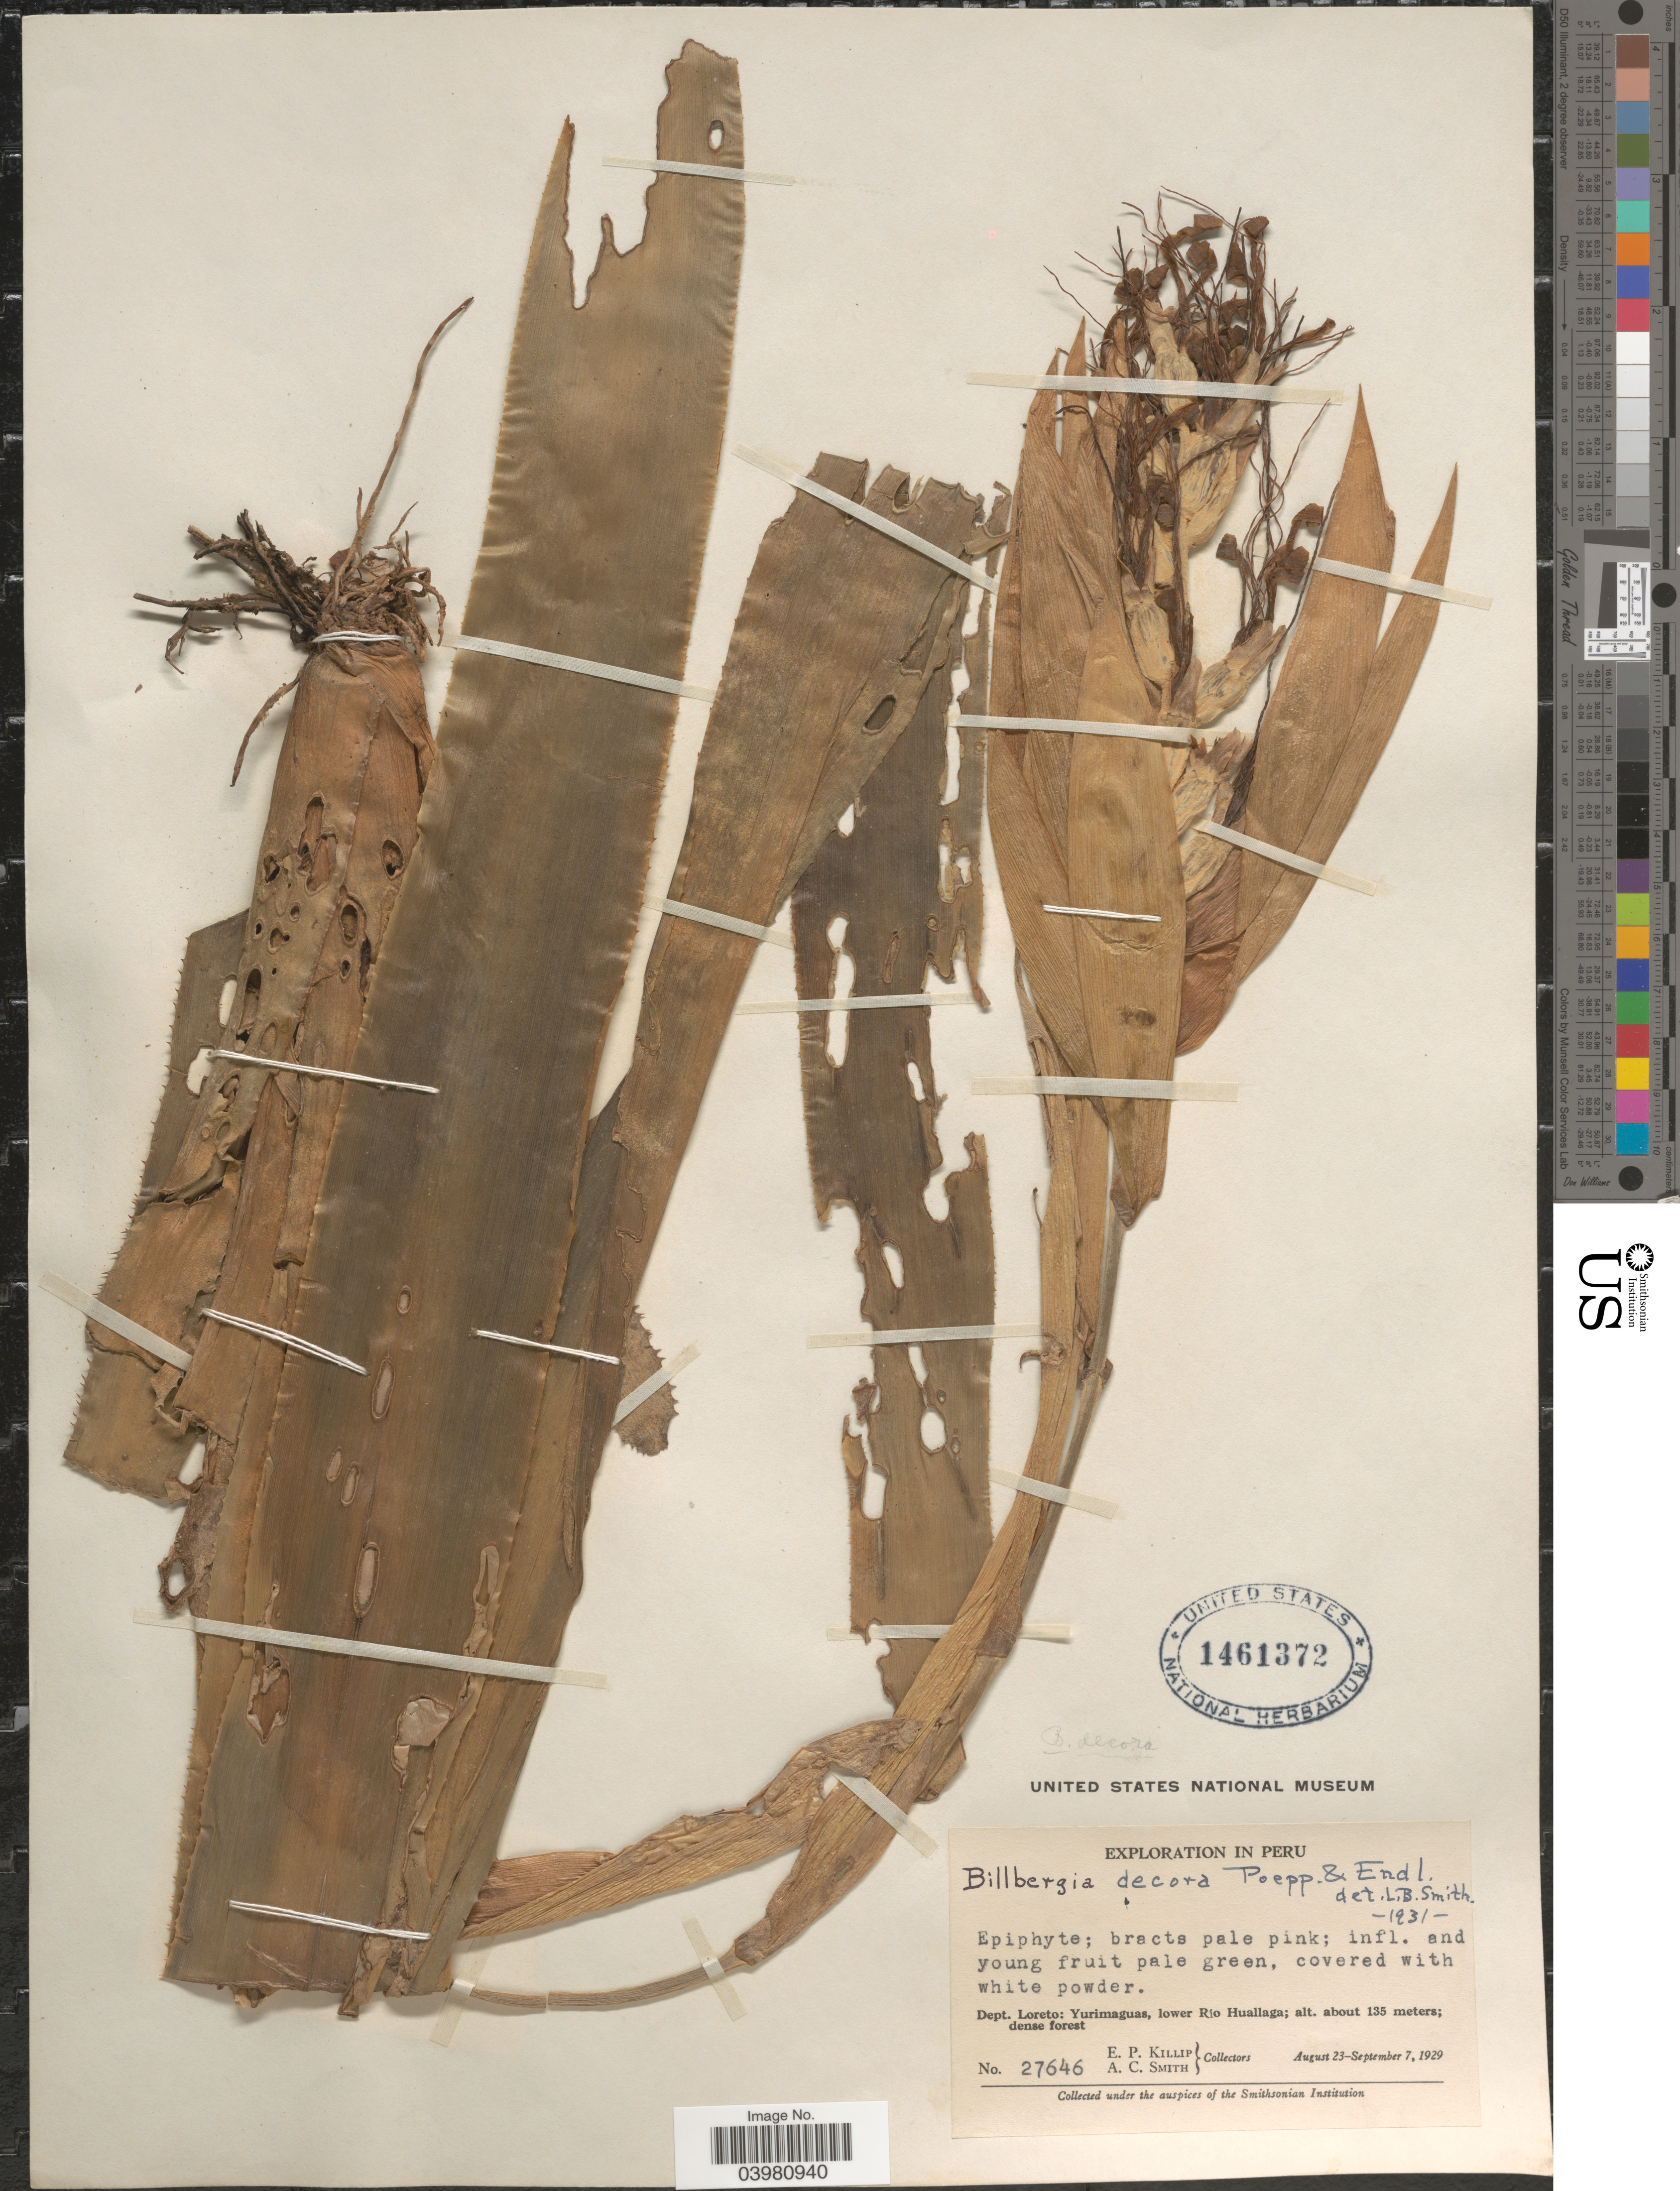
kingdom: Plantae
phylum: Tracheophyta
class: Liliopsida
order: Poales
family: Bromeliaceae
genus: Billbergia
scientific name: Billbergia decora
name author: Poepp. & Endl.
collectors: E. P. Killip & A. C. Smith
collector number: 27646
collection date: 1929-08-23/1929-09-07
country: Peru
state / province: Loreto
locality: Dept. Loreto: Yurimaguas, lower Río Huallaga.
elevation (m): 135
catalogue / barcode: US 1461372